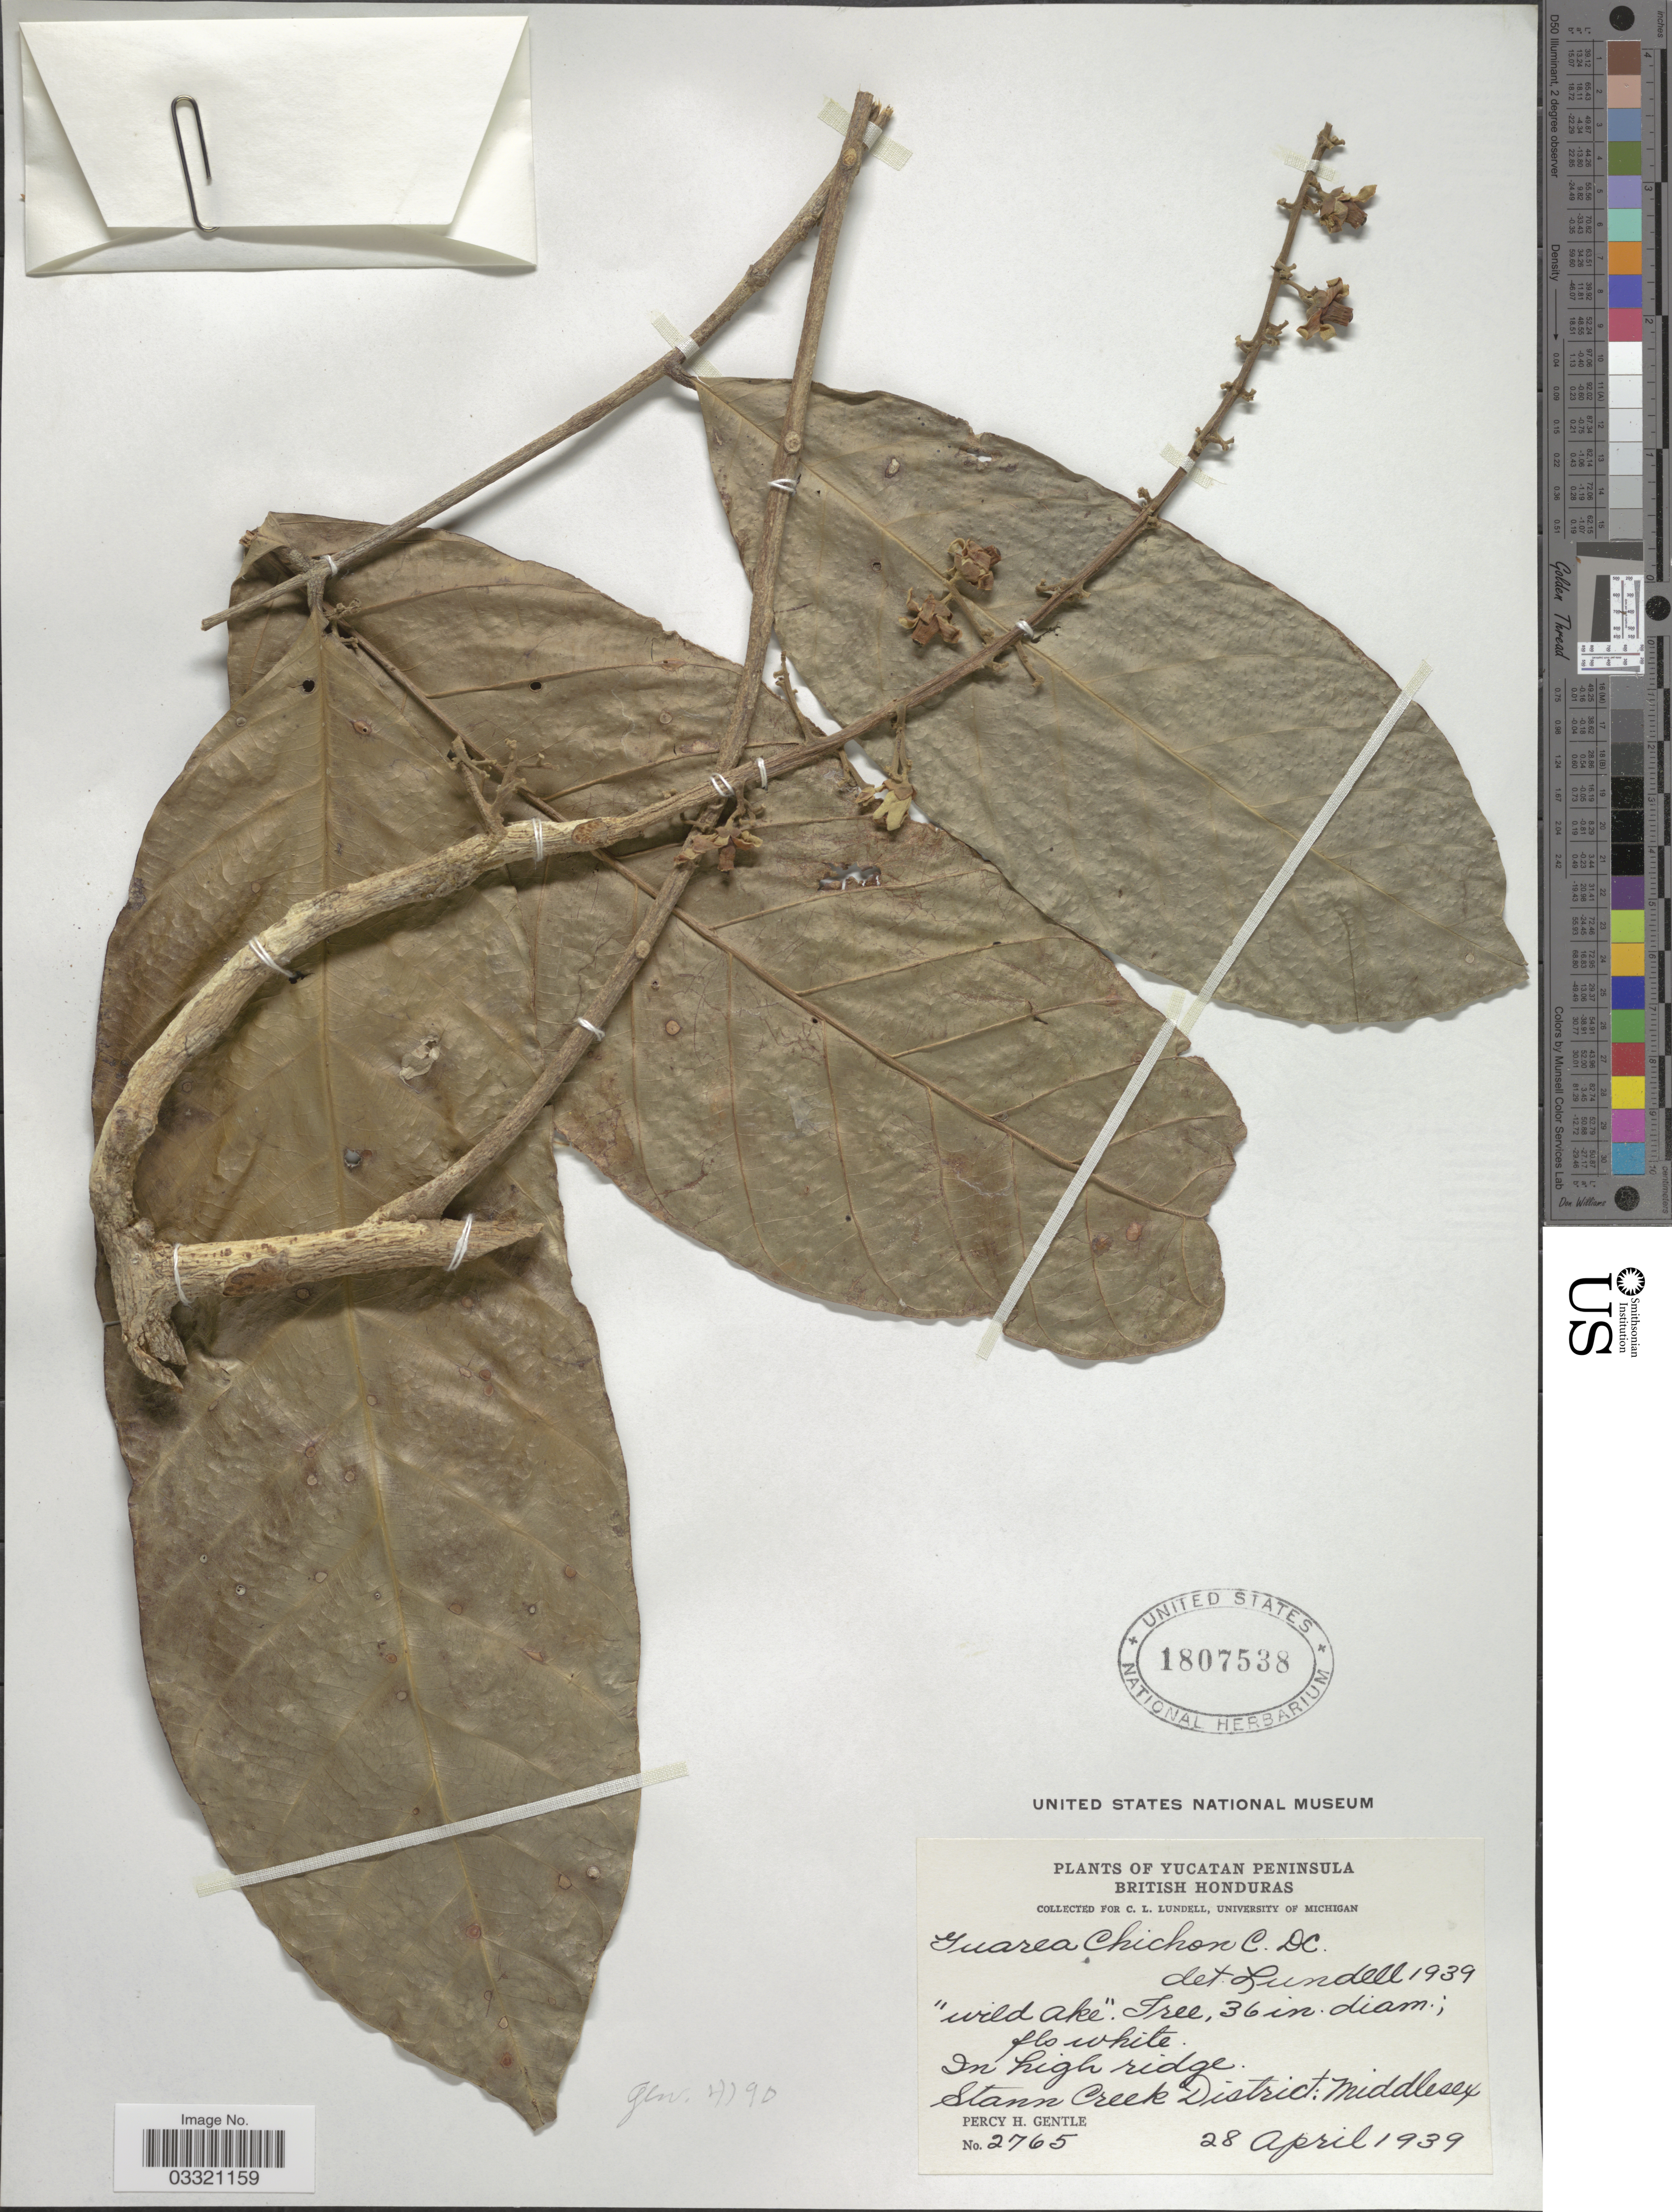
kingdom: Plantae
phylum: Tracheophyta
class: Magnoliopsida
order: Sapindales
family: Meliaceae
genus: Guarea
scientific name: Guarea chichon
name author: C. DC.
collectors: P. H. Gentle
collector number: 2765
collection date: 1939-04-28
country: Belize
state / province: Stann Creek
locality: Yucatan Peninsula. British Honduras. Stann Creek District: Middlesex.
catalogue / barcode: US 1807538